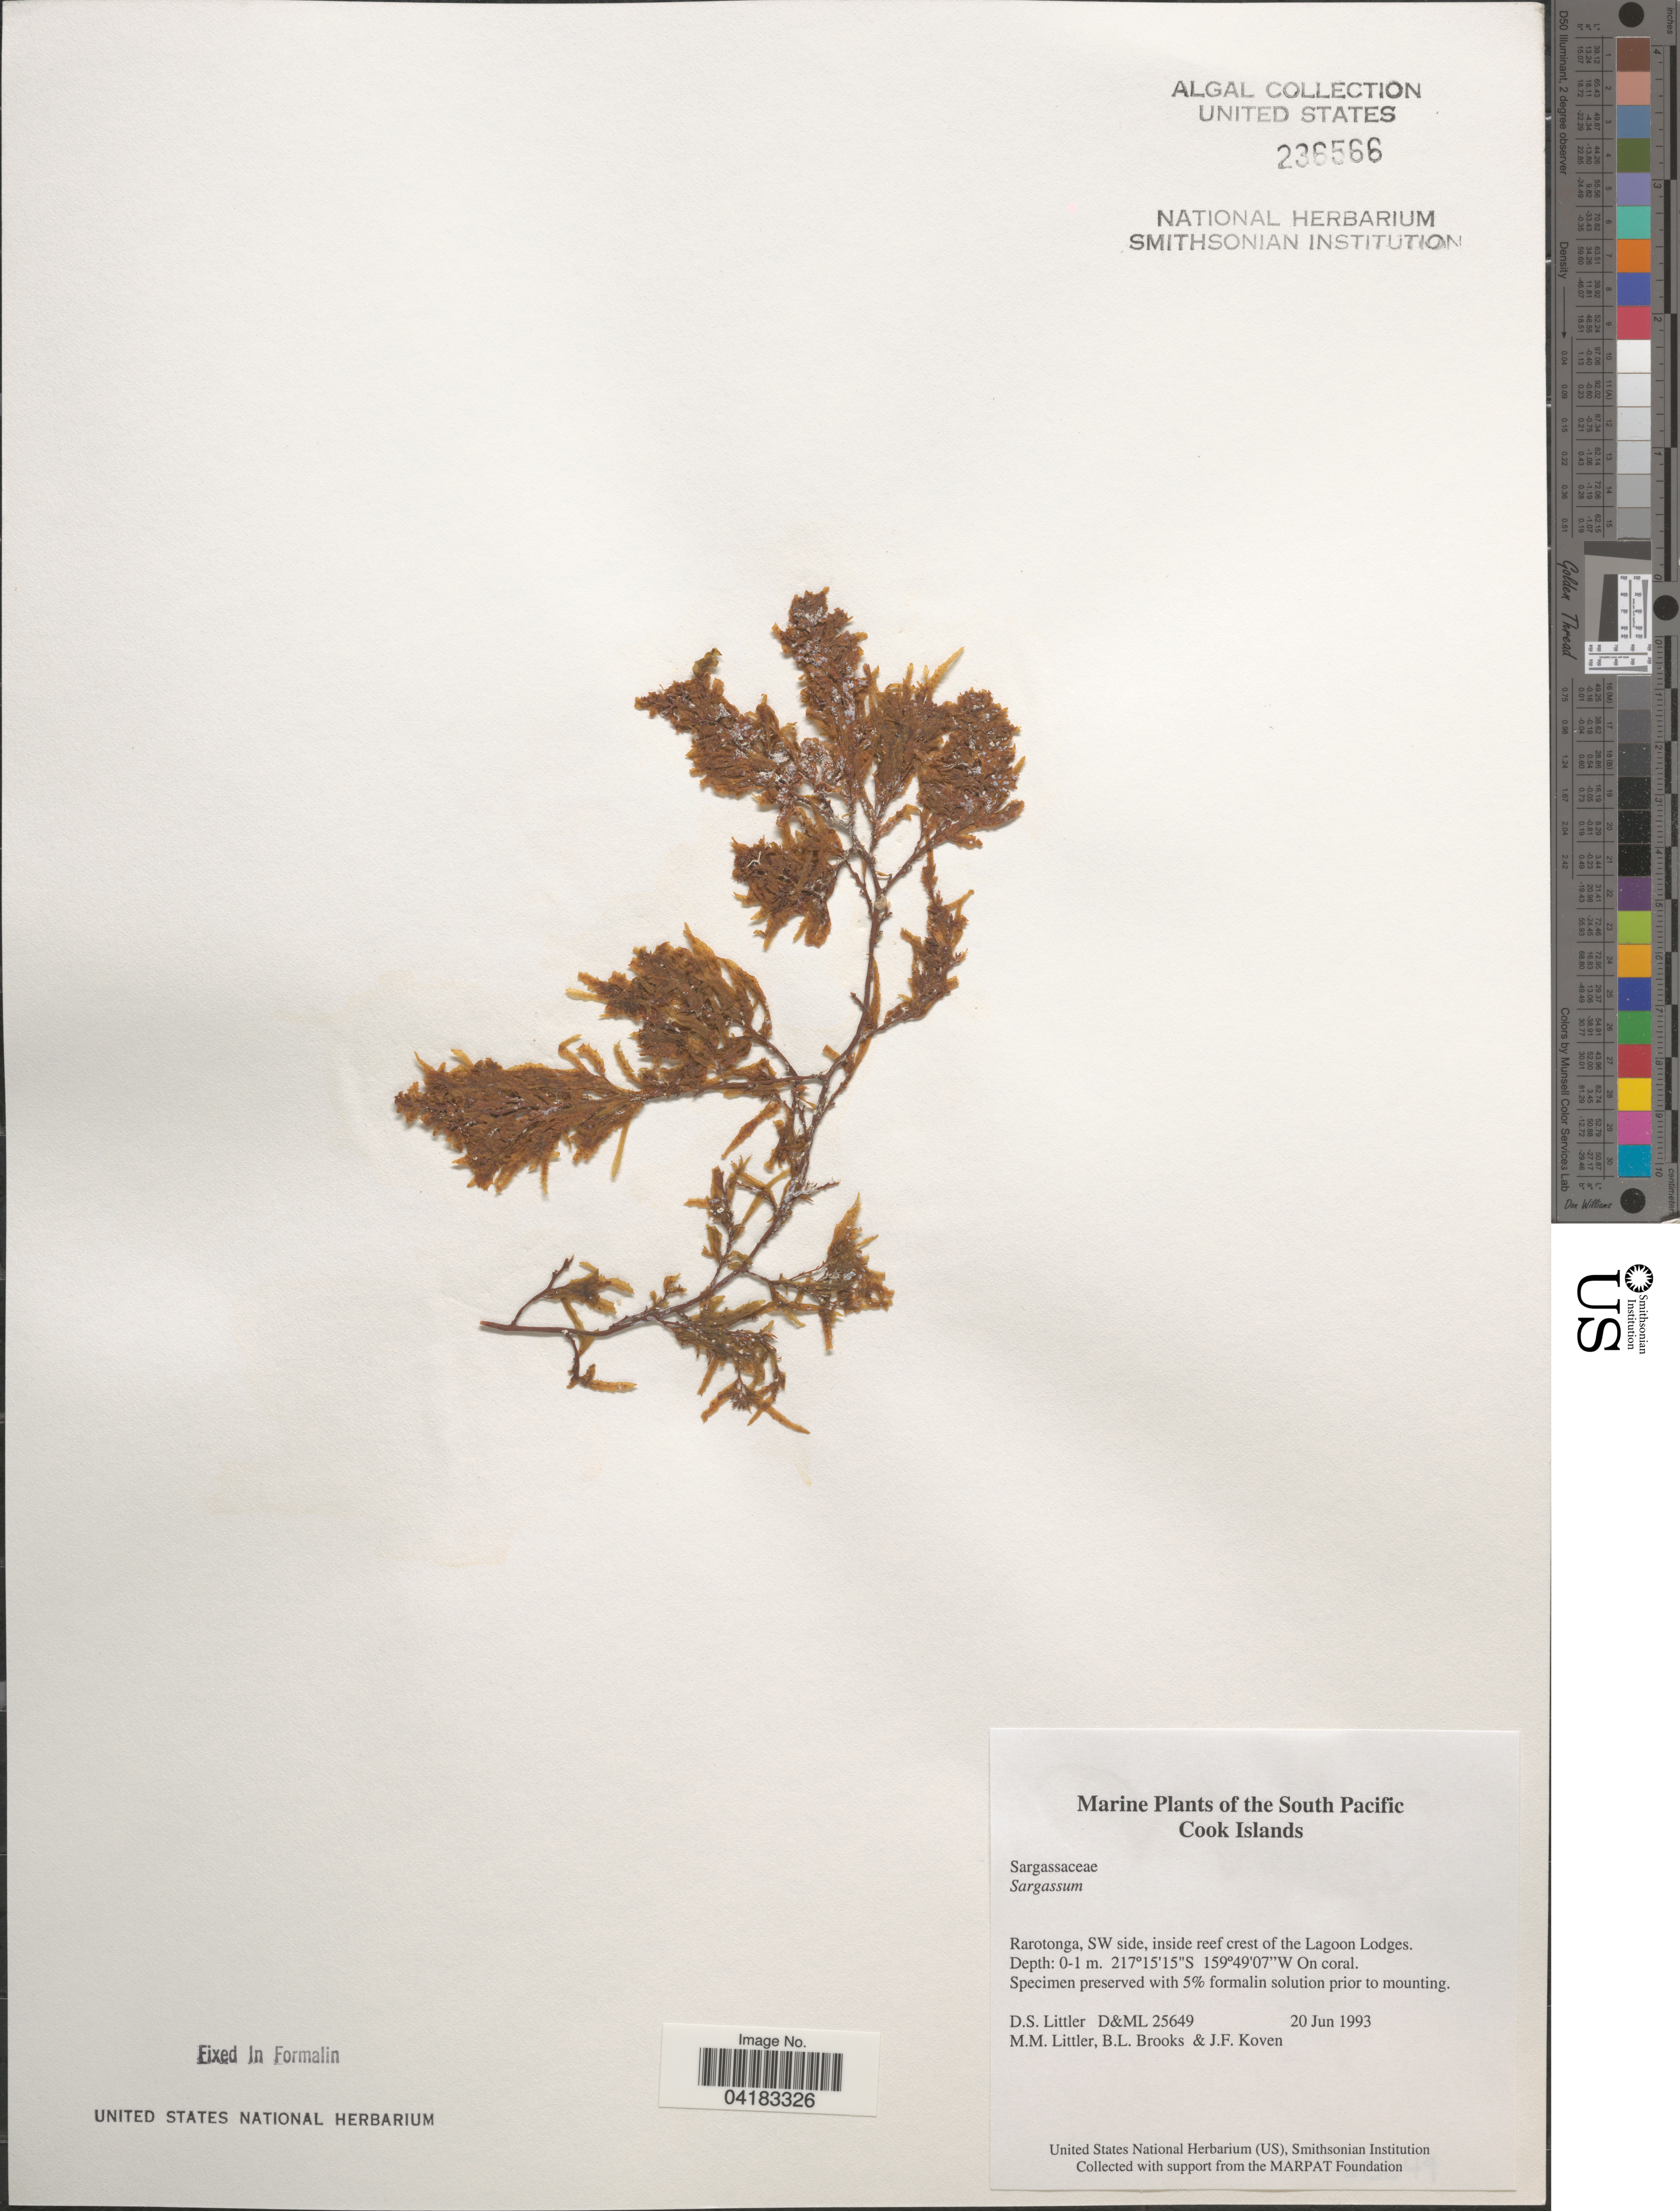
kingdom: Chromista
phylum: Ochrophyta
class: Phaeophyceae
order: Fucales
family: Sargassaceae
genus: Sargassum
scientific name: Sargassum sp.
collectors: D. S. Littler, B. Brooks & J. Koven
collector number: D&ML25649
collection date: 1993-06-20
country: Cook Islands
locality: South Pacific. Rarotonga reef, SW side, inside reef crest of the Lagoon Lodges.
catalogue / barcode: US 236566